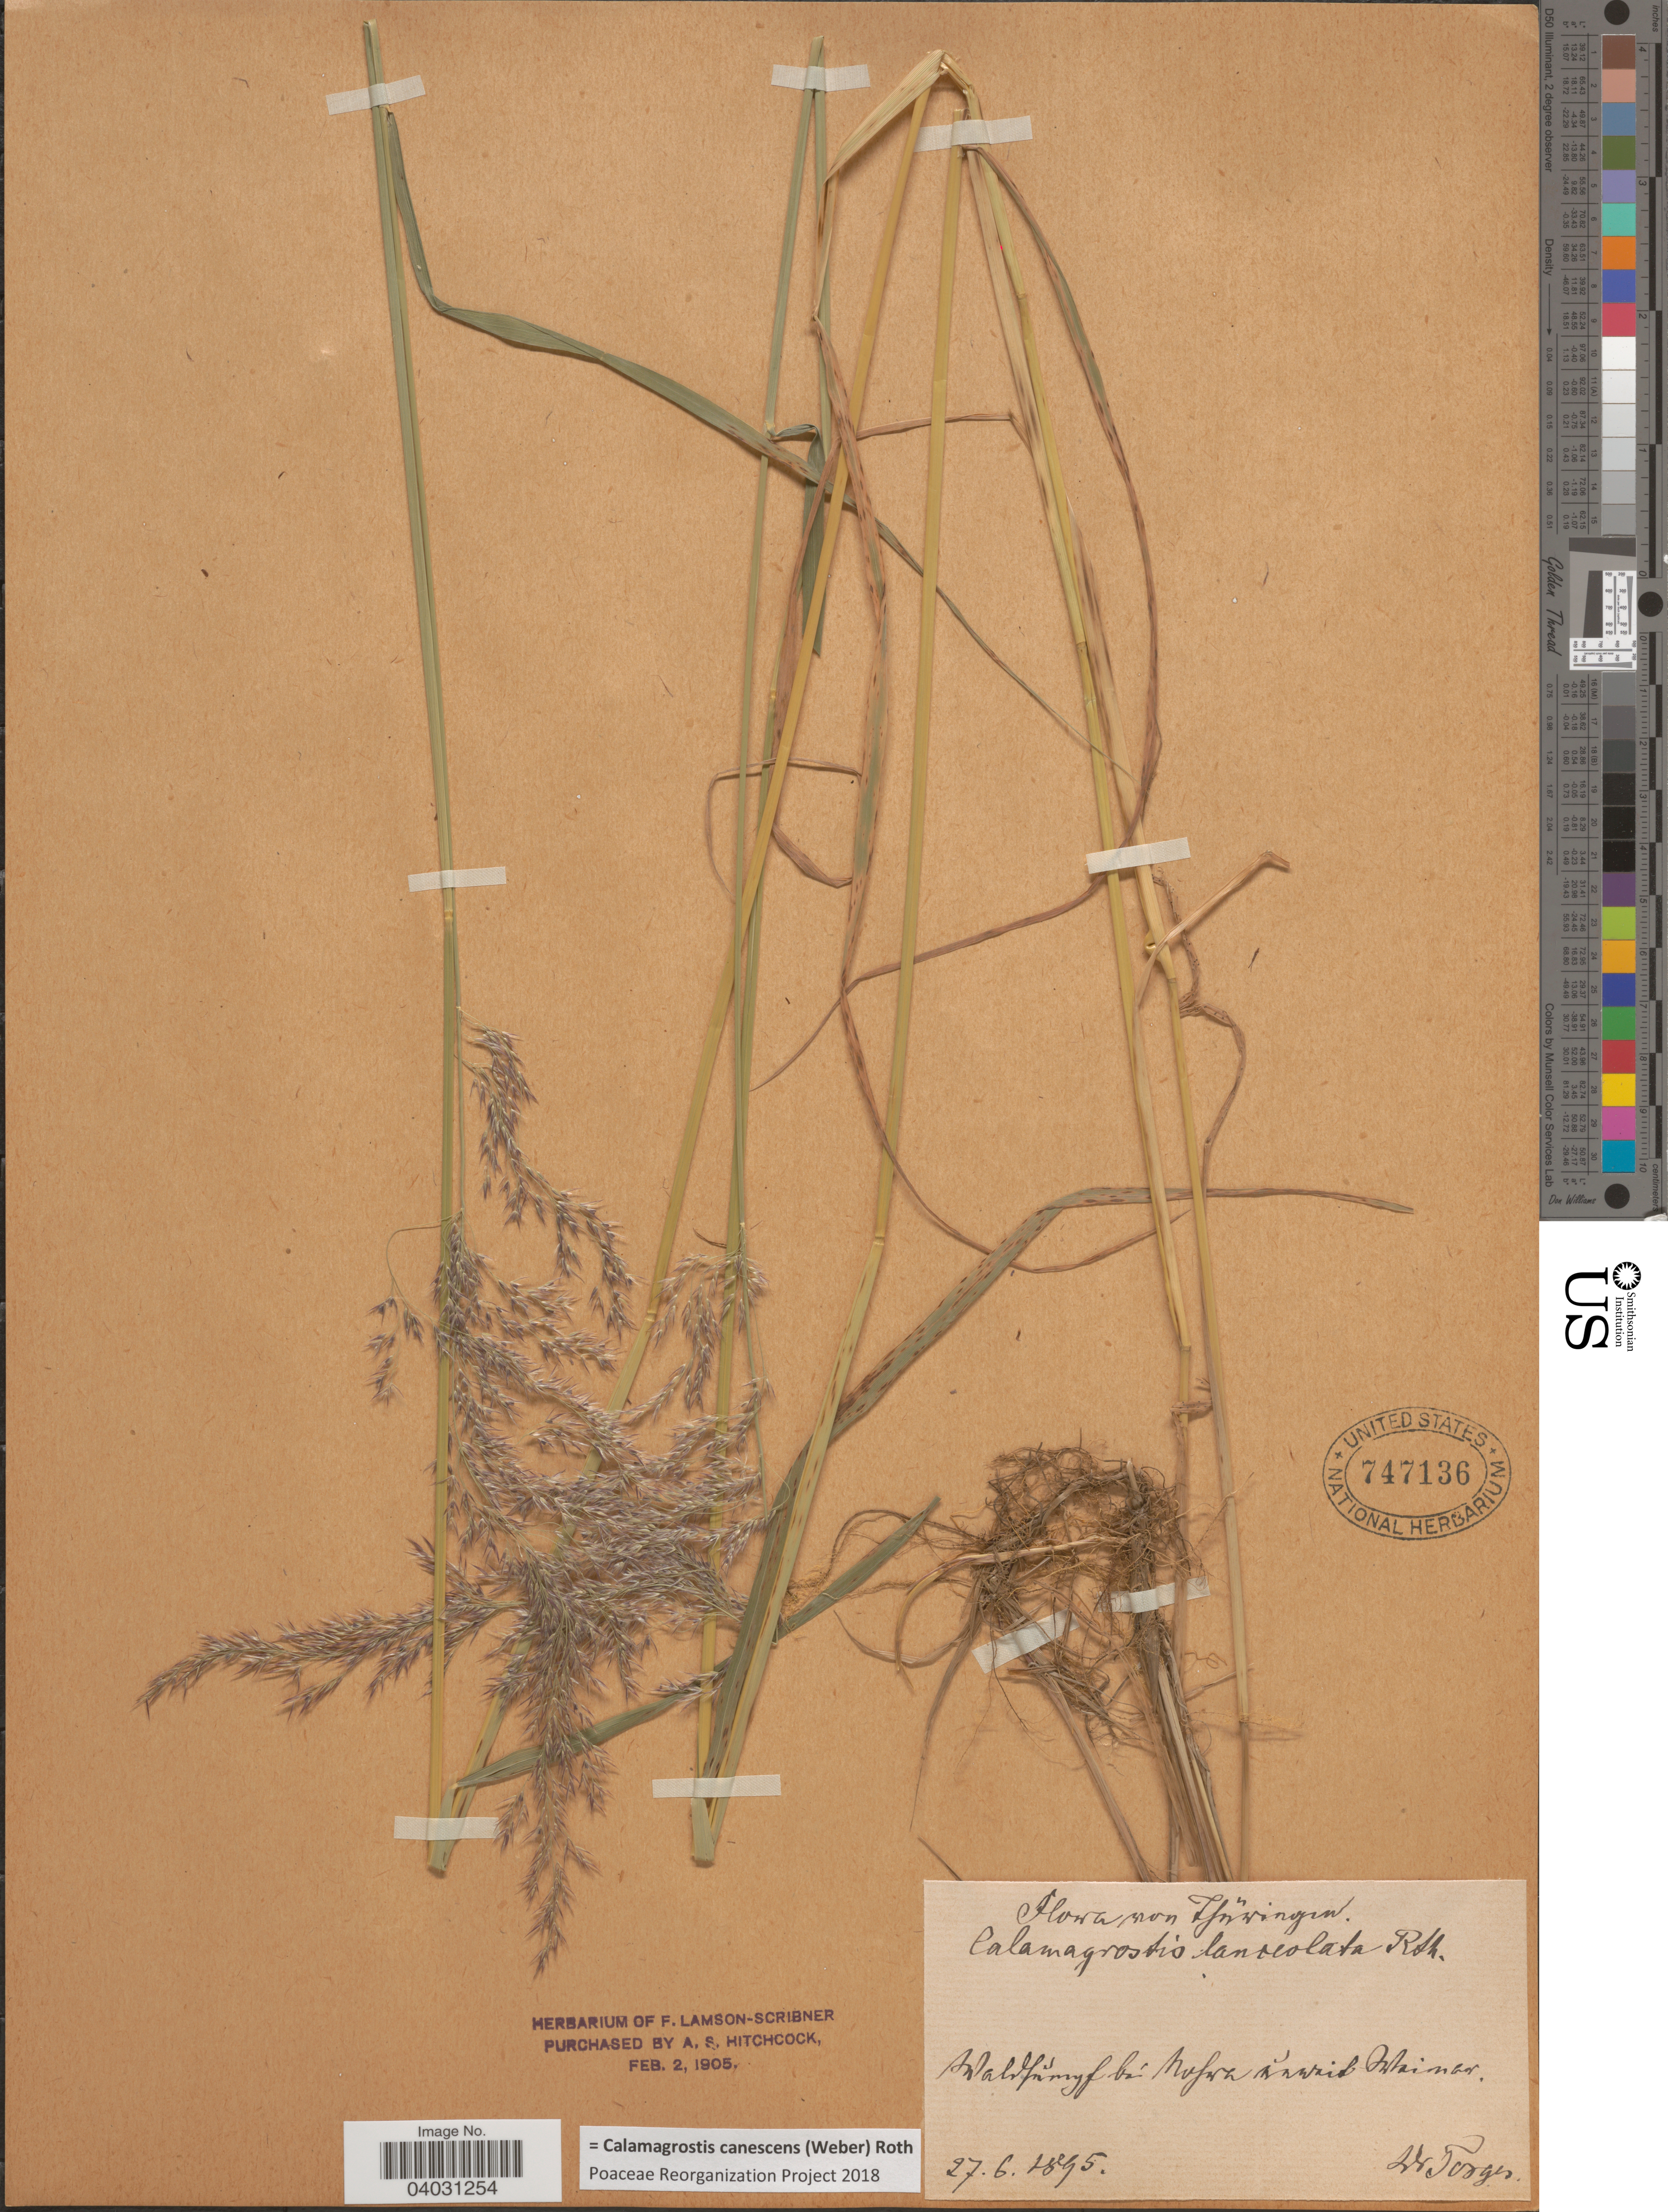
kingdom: Plantae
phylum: Tracheophyta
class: Liliopsida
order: Poales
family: Poaceae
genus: Calamagrostis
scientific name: Calamagrostis canescens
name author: (G.H. Weber) Roth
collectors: Torges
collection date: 1895-06-27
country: Germany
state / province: Thuringia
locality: Waldsumpf bei Nohra unweit Weimar.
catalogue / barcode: US 747136